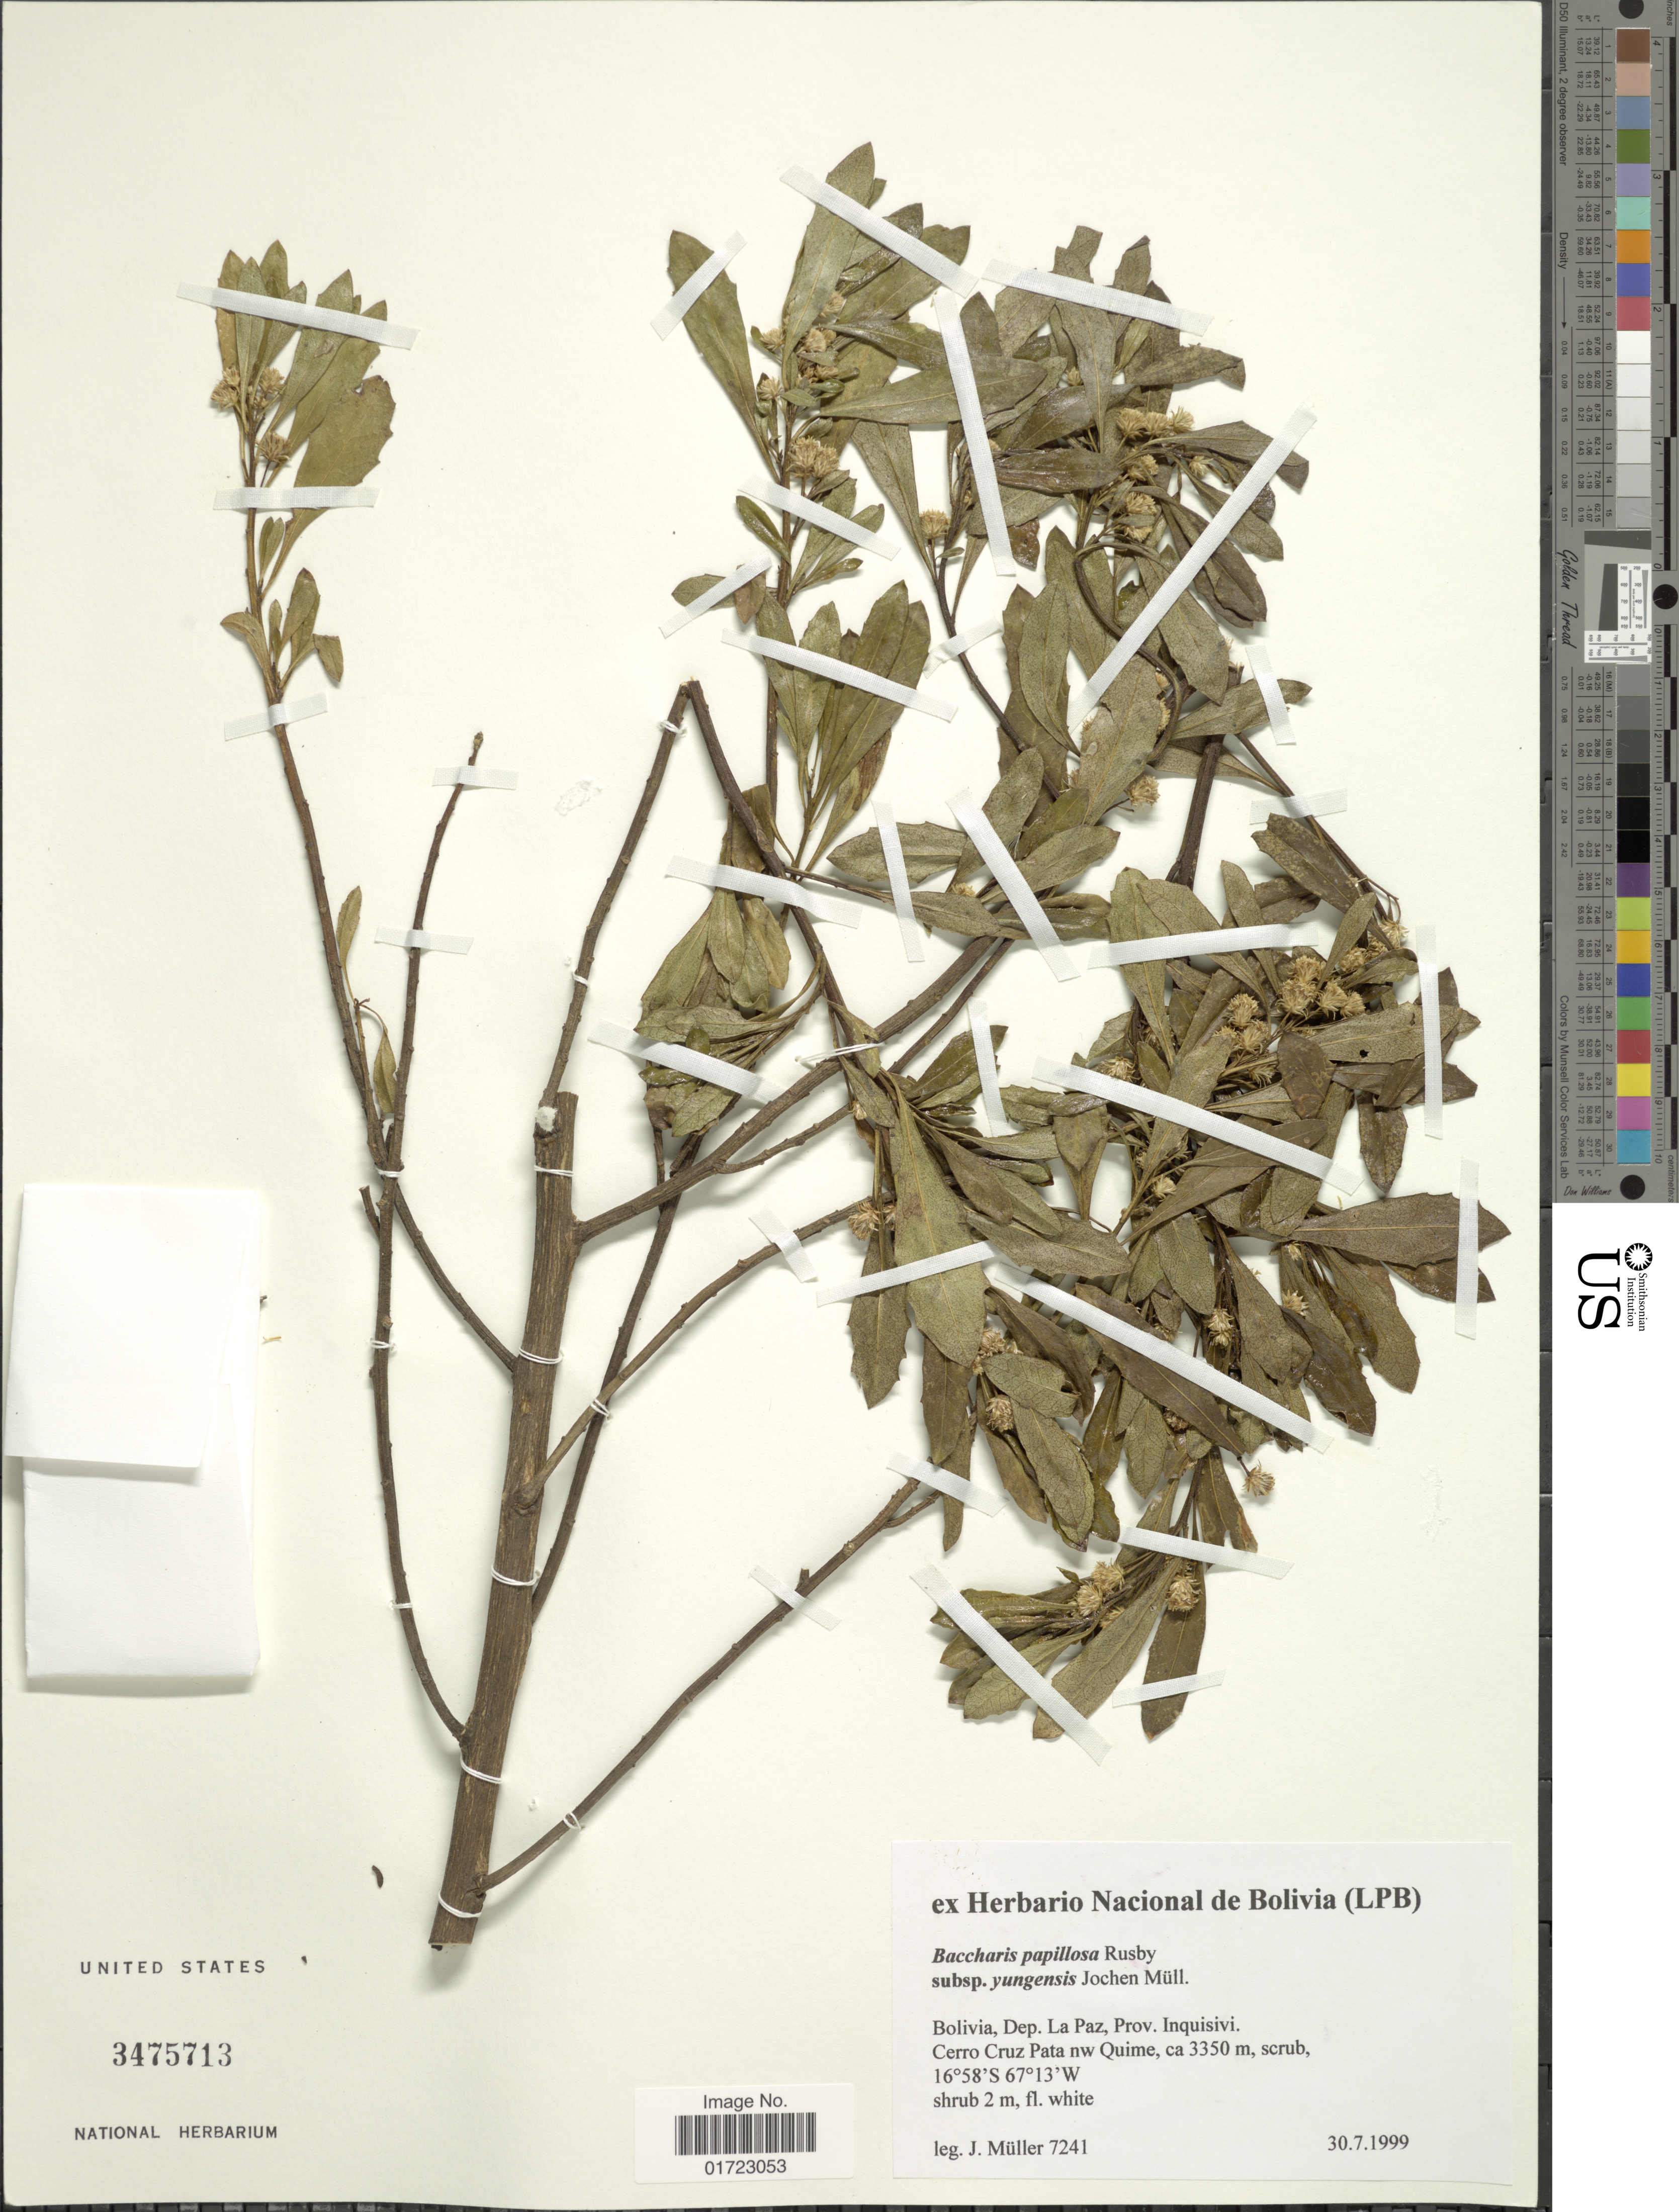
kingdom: Plantae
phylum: Tracheophyta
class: Magnoliopsida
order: Asterales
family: Asteraceae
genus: Baccharis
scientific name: Baccharis papillosa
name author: Rusby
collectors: J. Müller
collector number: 7241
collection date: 1999-07-30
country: Bolivia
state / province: La Paz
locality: Prov. Inquisivi. Cerro Cruz Pata nw Quime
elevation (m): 3350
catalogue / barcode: US 3475713